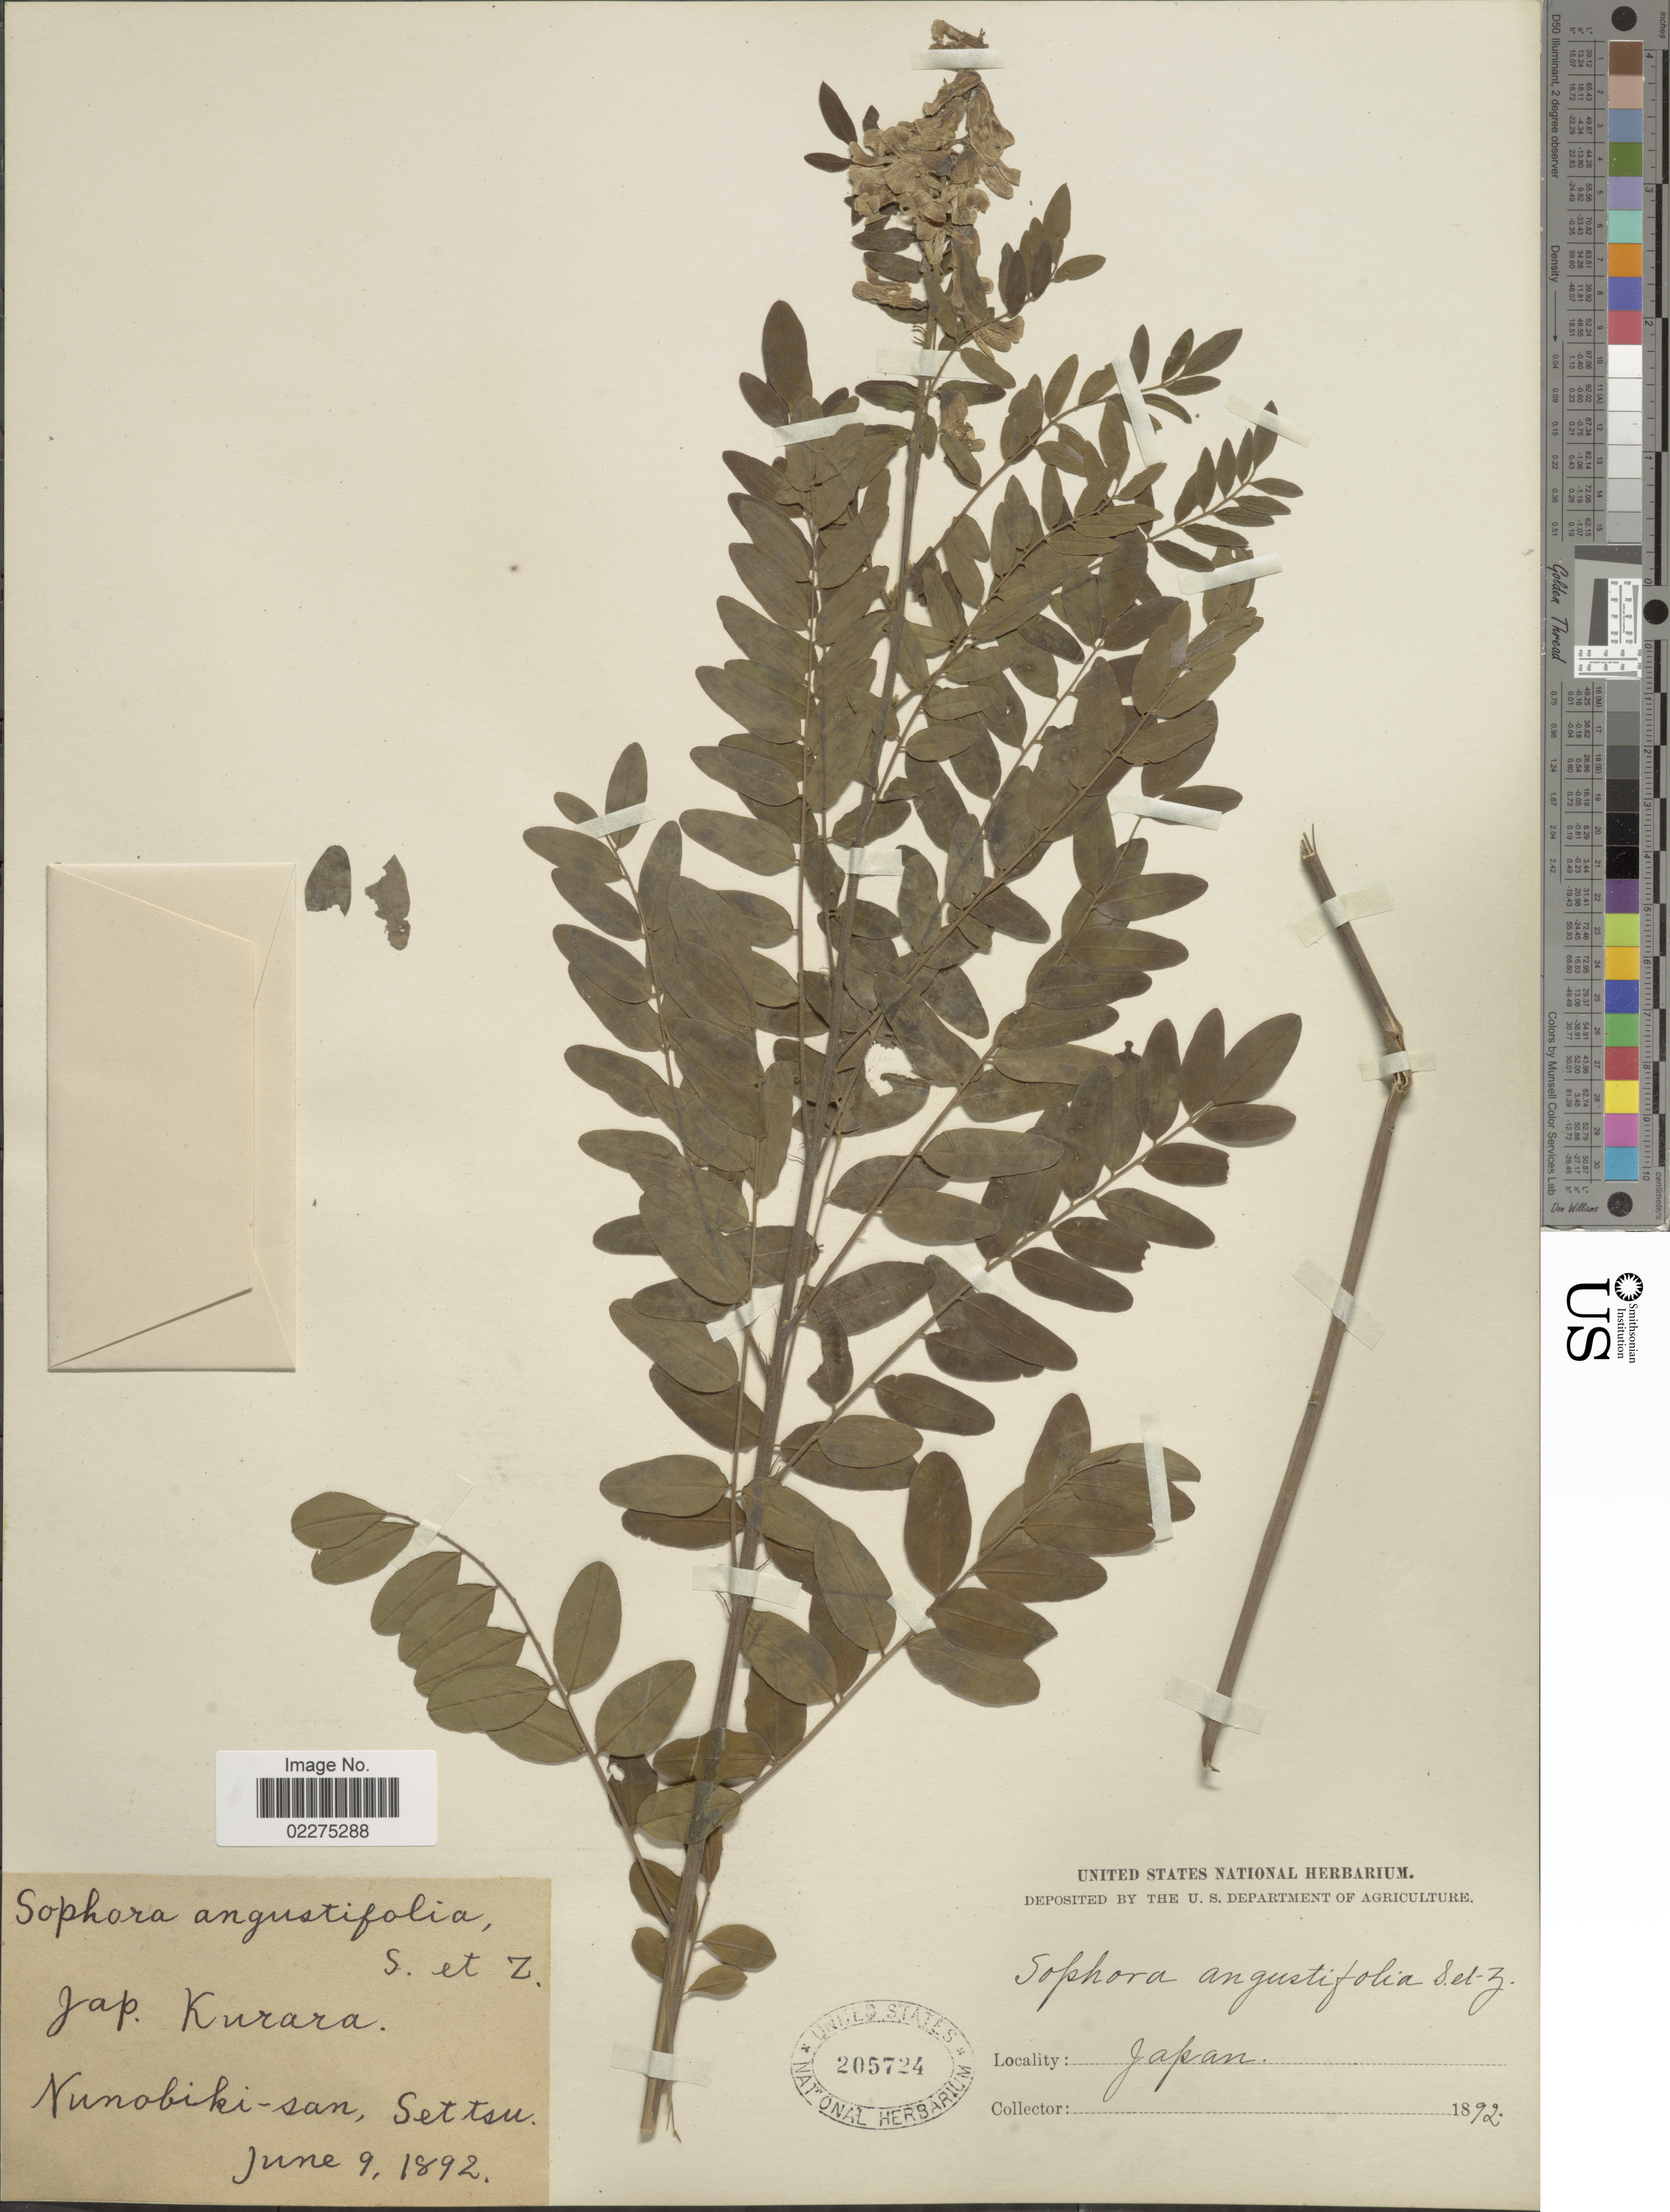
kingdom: Plantae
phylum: Tracheophyta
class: Magnoliopsida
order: Fabales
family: Fabaceae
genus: Sophora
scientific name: Sophora flavescens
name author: Aiton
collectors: ex herb. United States National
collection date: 1892-06-09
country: Japan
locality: Kurara. Nunobiki-san, Settsu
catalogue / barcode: US 205724